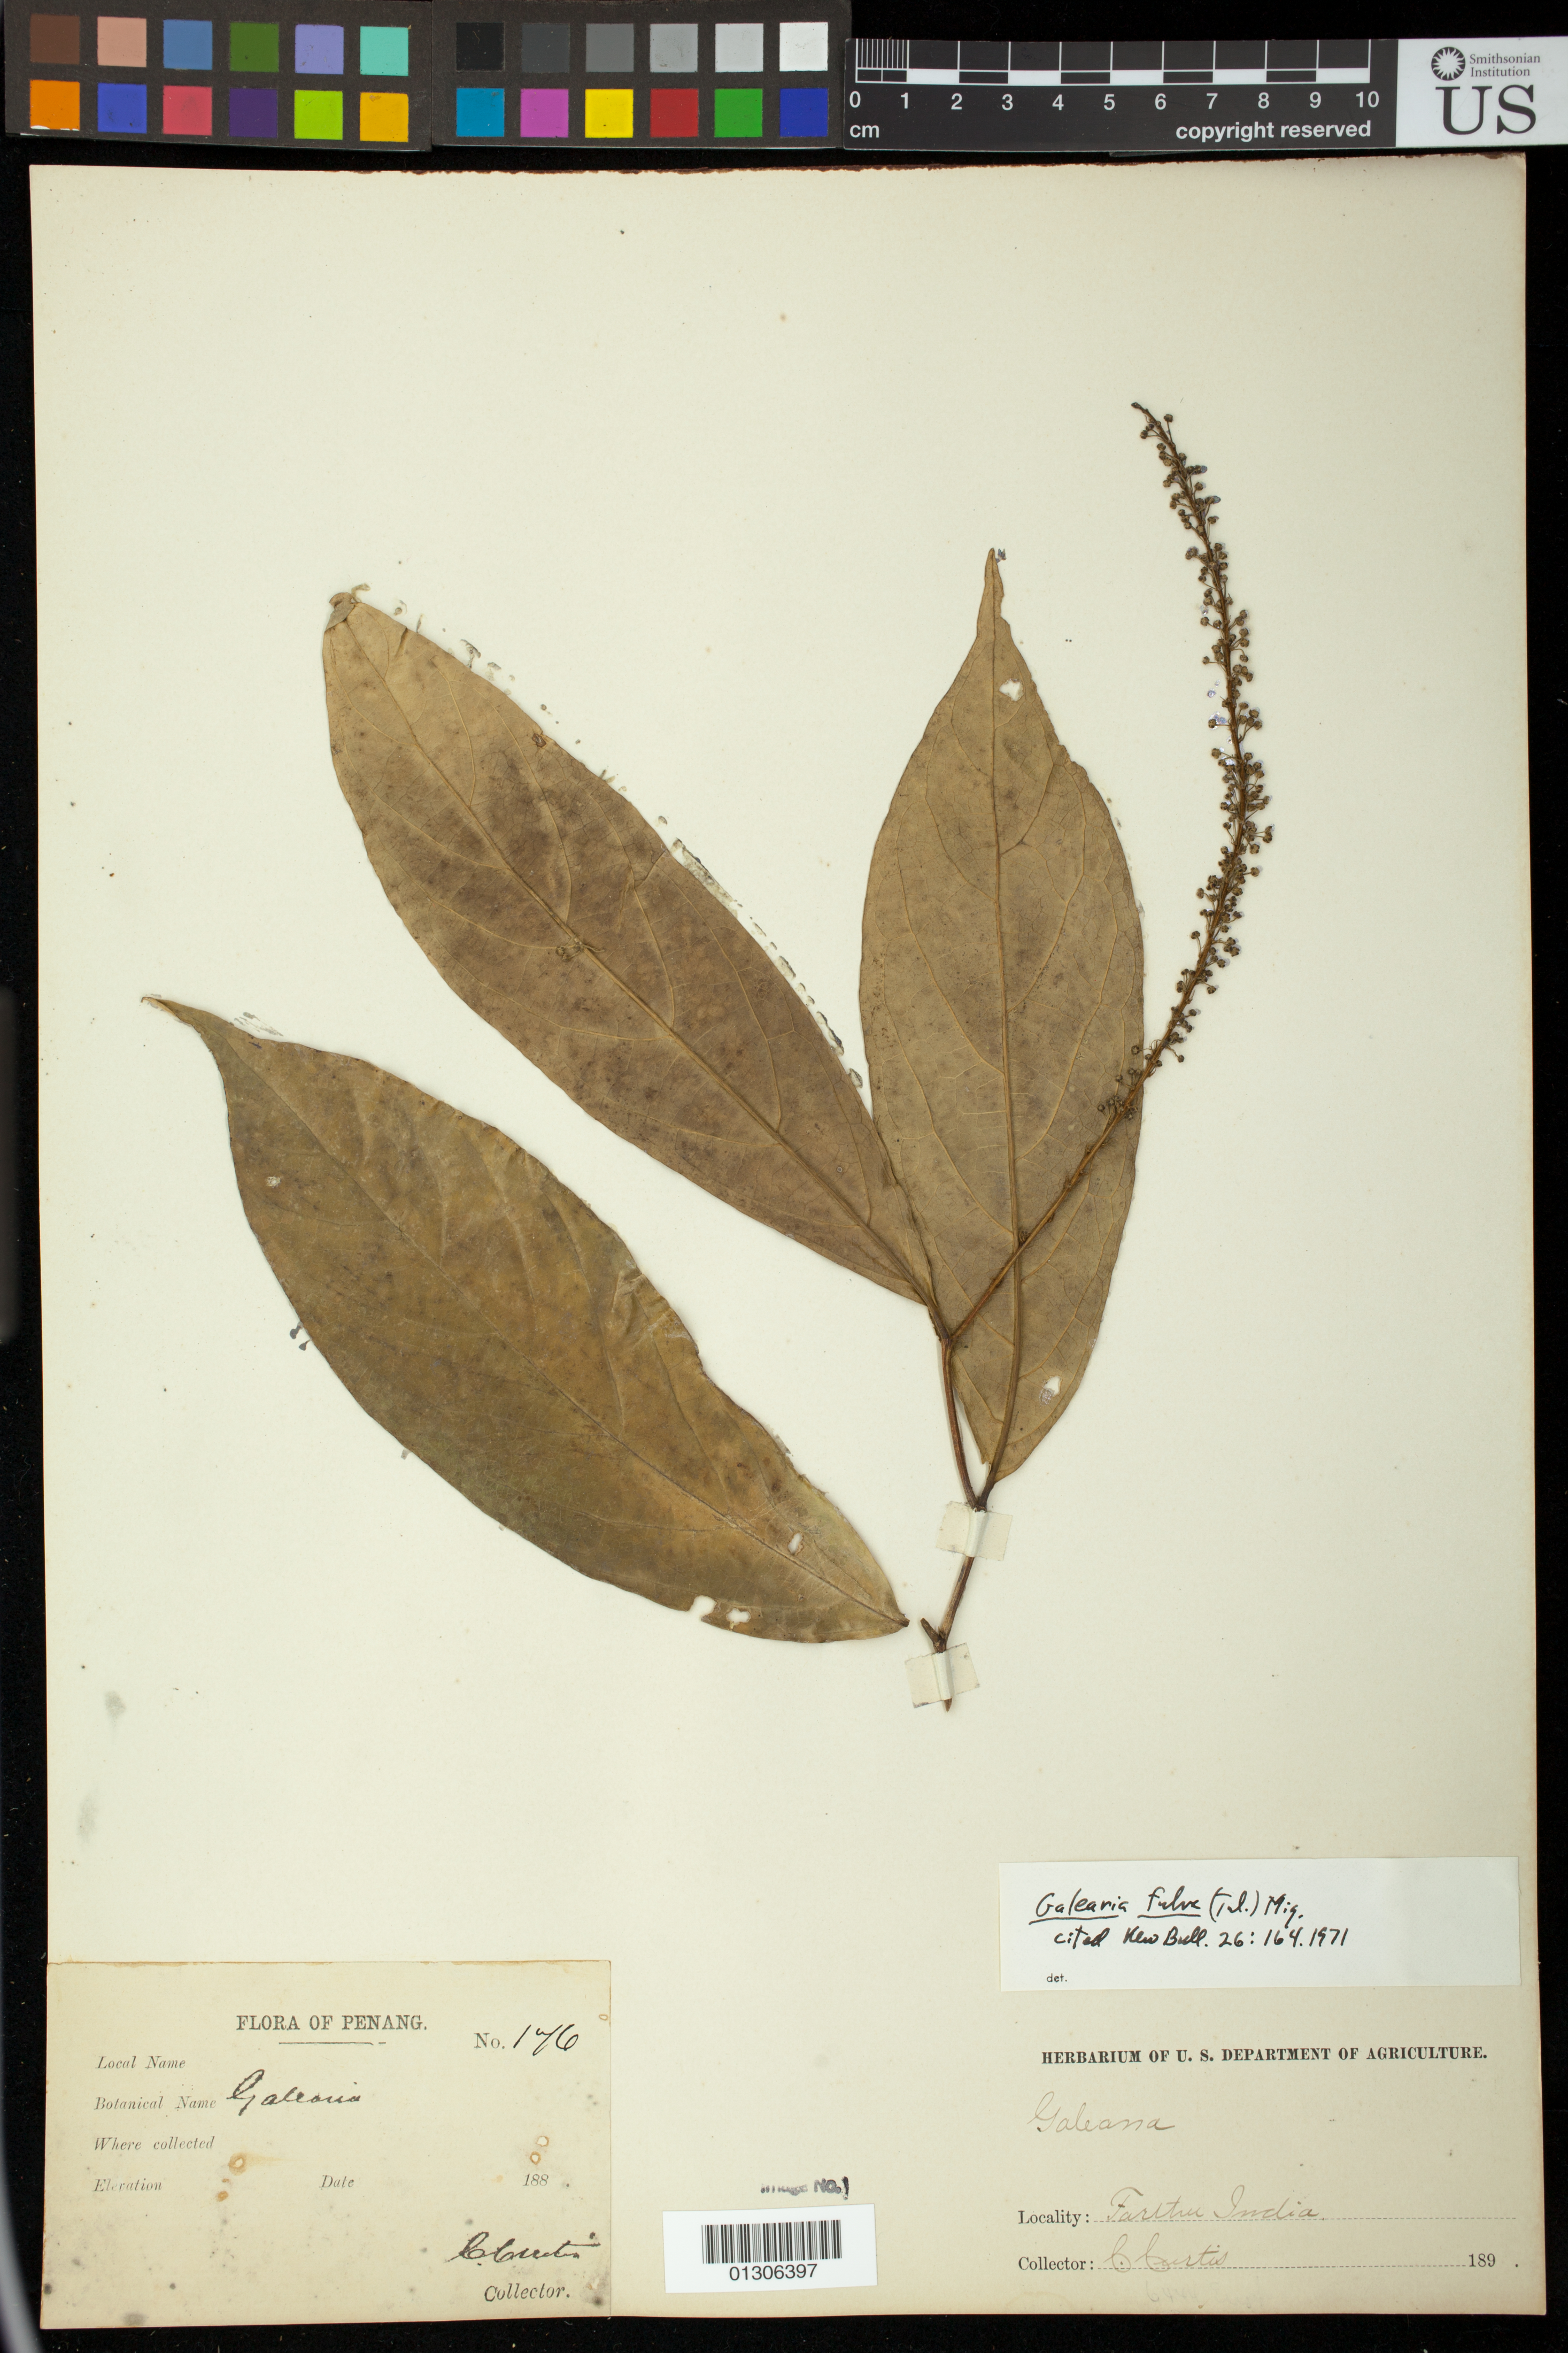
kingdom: Plantae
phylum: Tracheophyta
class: Magnoliopsida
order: Malpighiales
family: Pandaceae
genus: Galearia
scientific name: Galearia fulva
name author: (Tul.) Miq.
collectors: C. Curtis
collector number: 176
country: India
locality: Farthu [?]